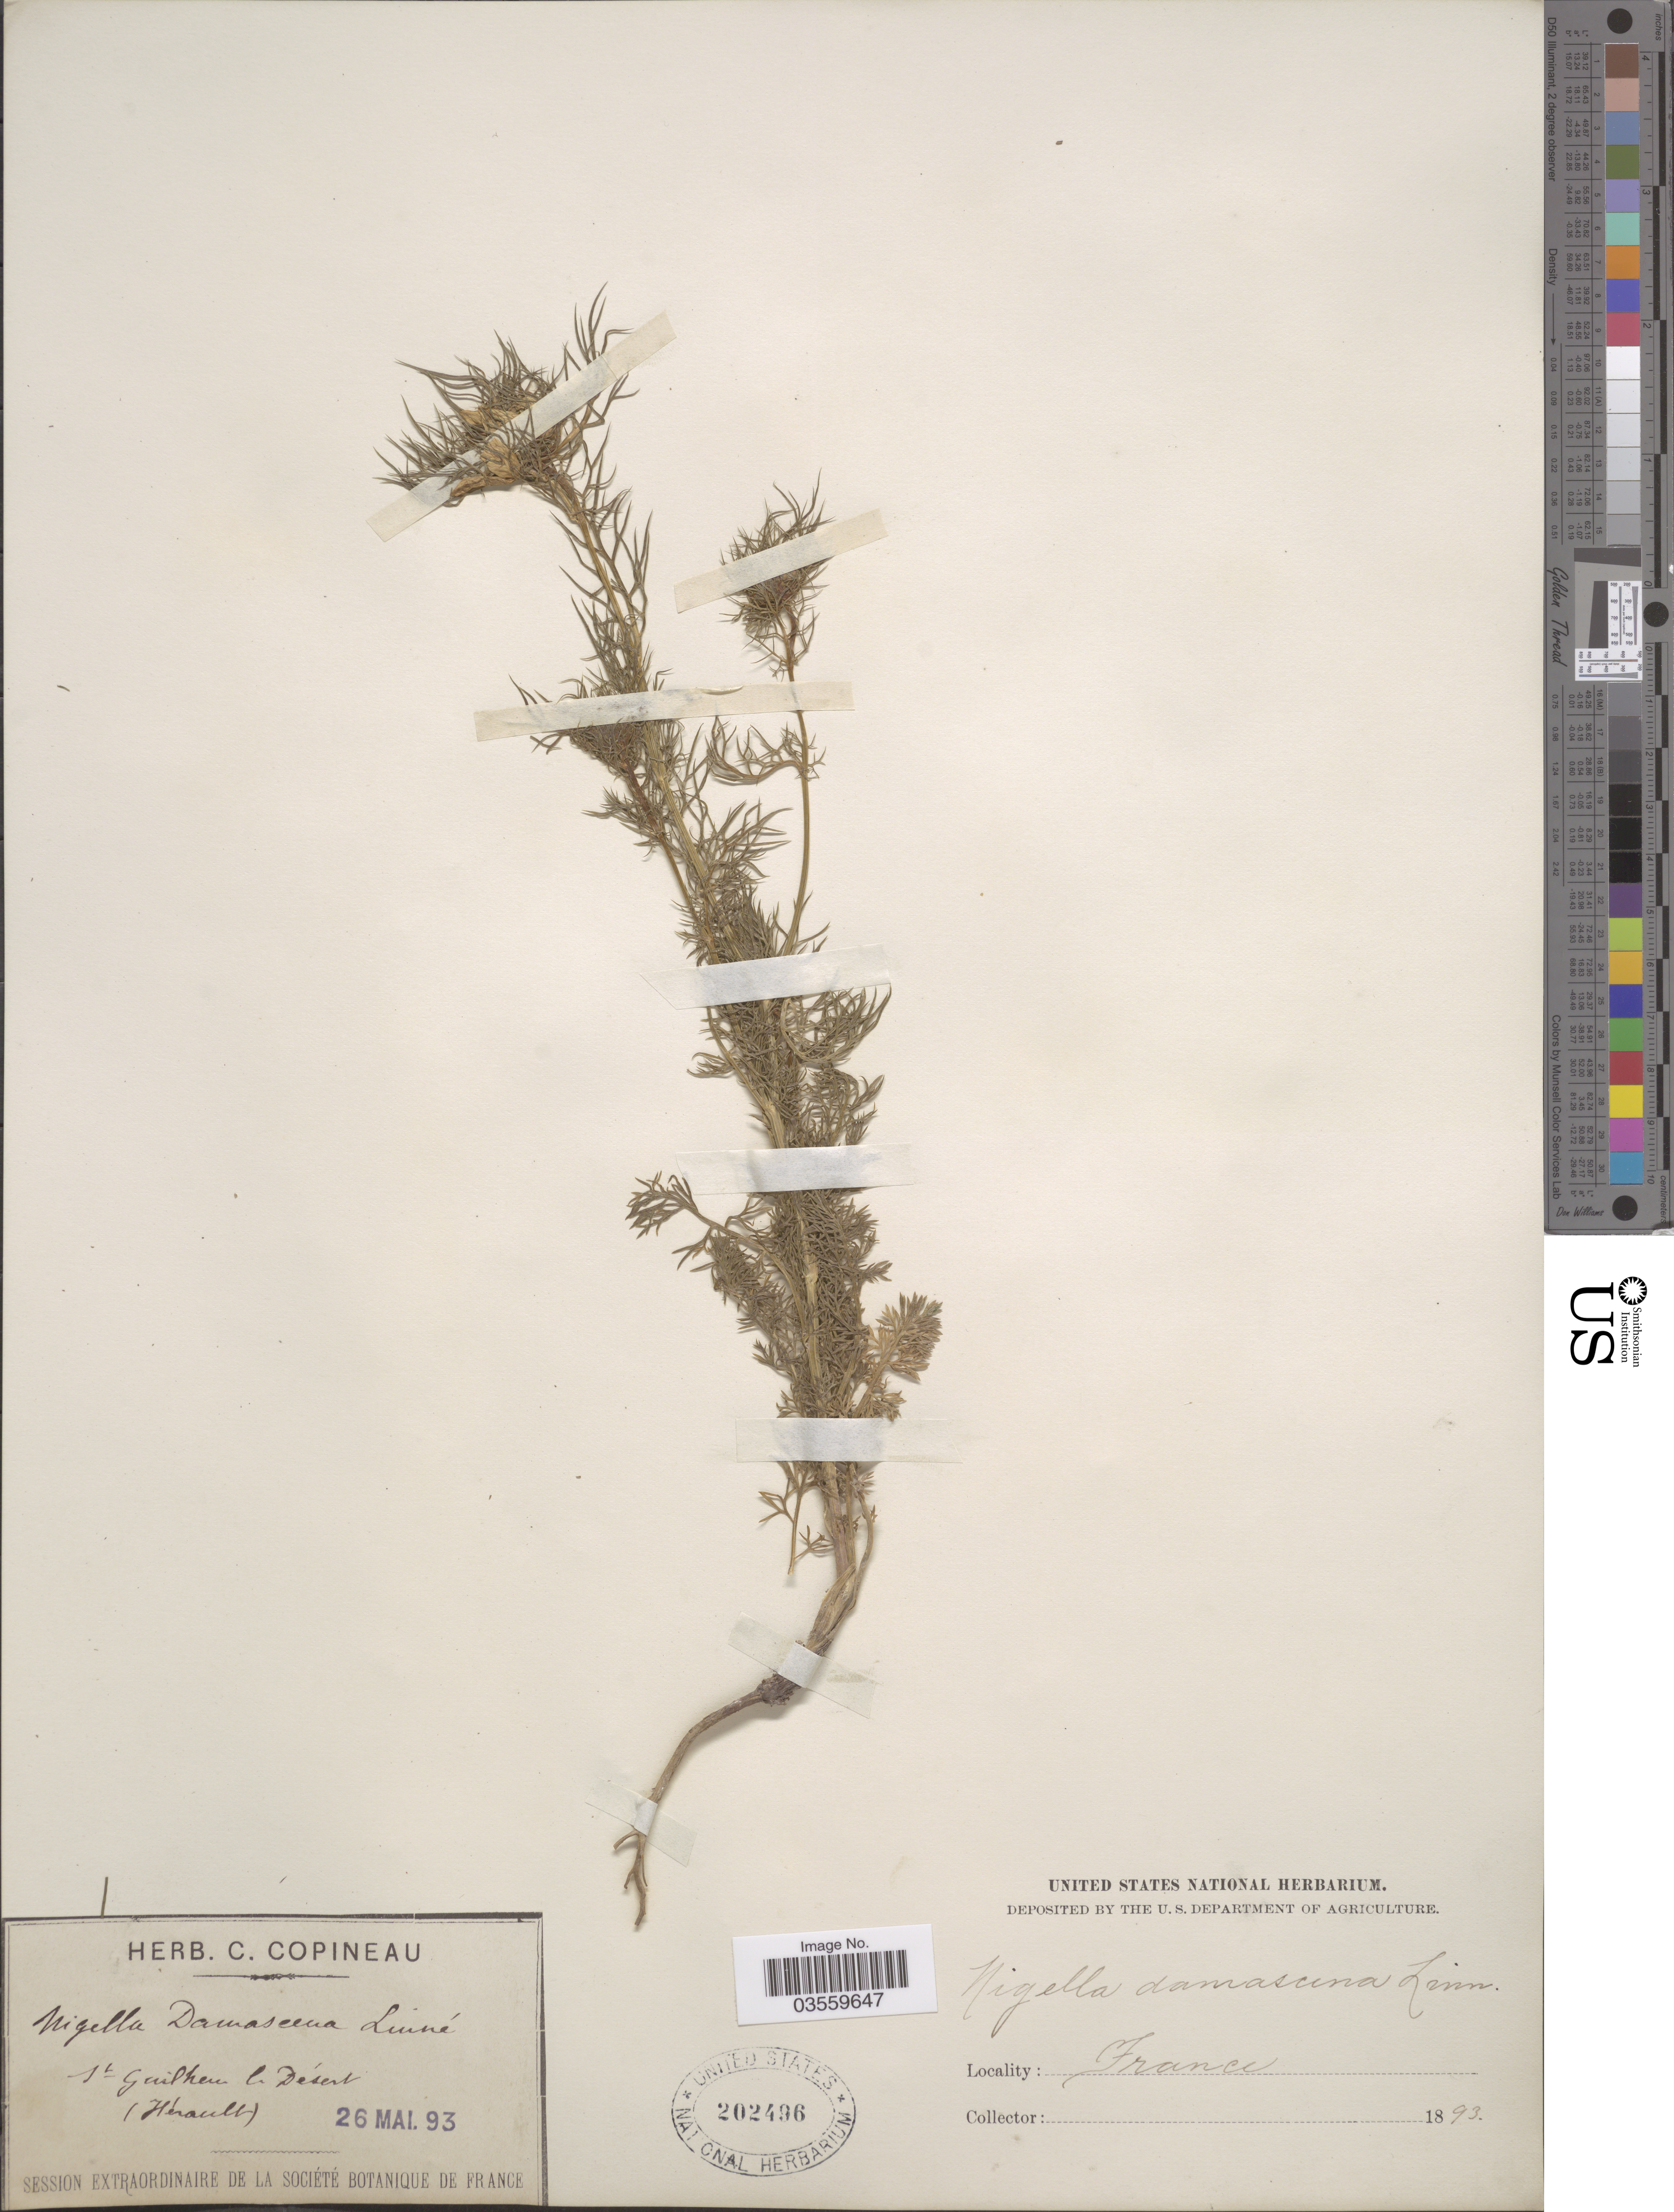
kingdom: Plantae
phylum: Tracheophyta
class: Magnoliopsida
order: Ranunculales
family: Ranunculaceae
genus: Nigella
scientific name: Nigella damascena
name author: L.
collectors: ex herb. C. Copineau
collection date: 1893-05-26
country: France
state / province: Occitanie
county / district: Hérault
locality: St Guilhen l. Désert (Hérault).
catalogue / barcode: US 202496